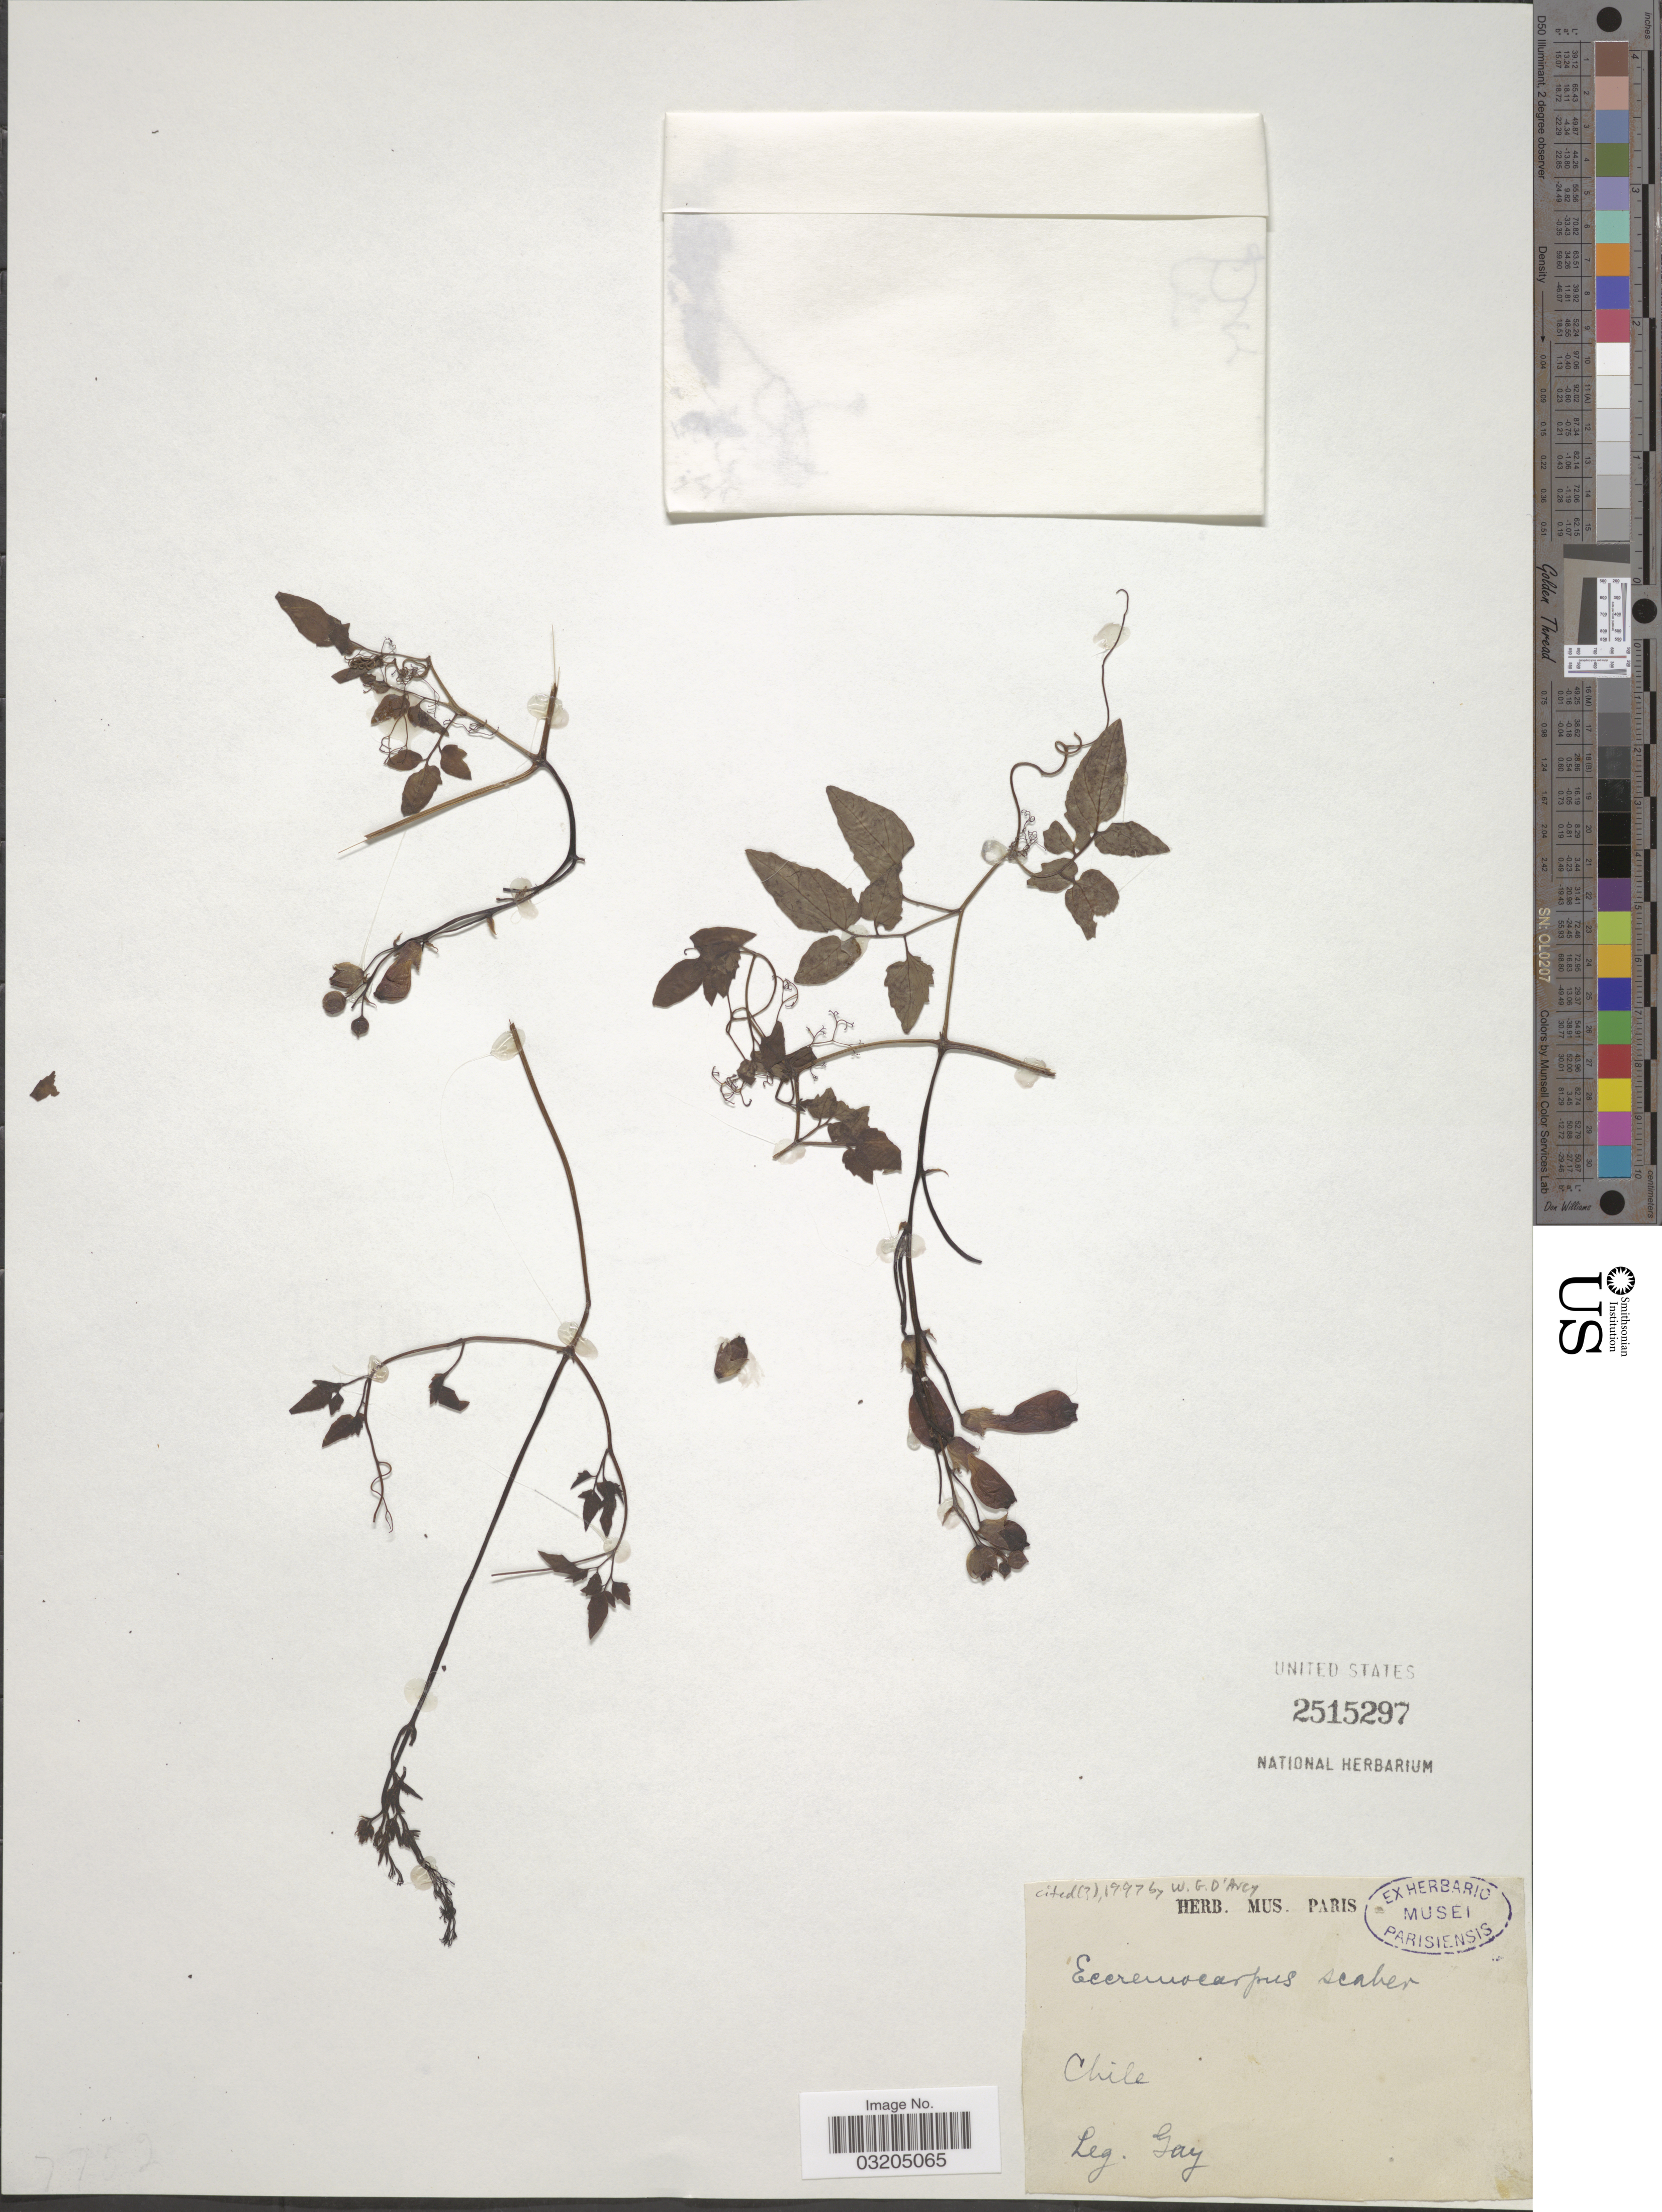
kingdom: Plantae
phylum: Tracheophyta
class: Magnoliopsida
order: Lamiales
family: Bignoniaceae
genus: Eccremocarpus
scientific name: Eccremocarpus scaber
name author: Ruiz & Pav.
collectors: -- Gay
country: Chile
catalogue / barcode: US 2515297